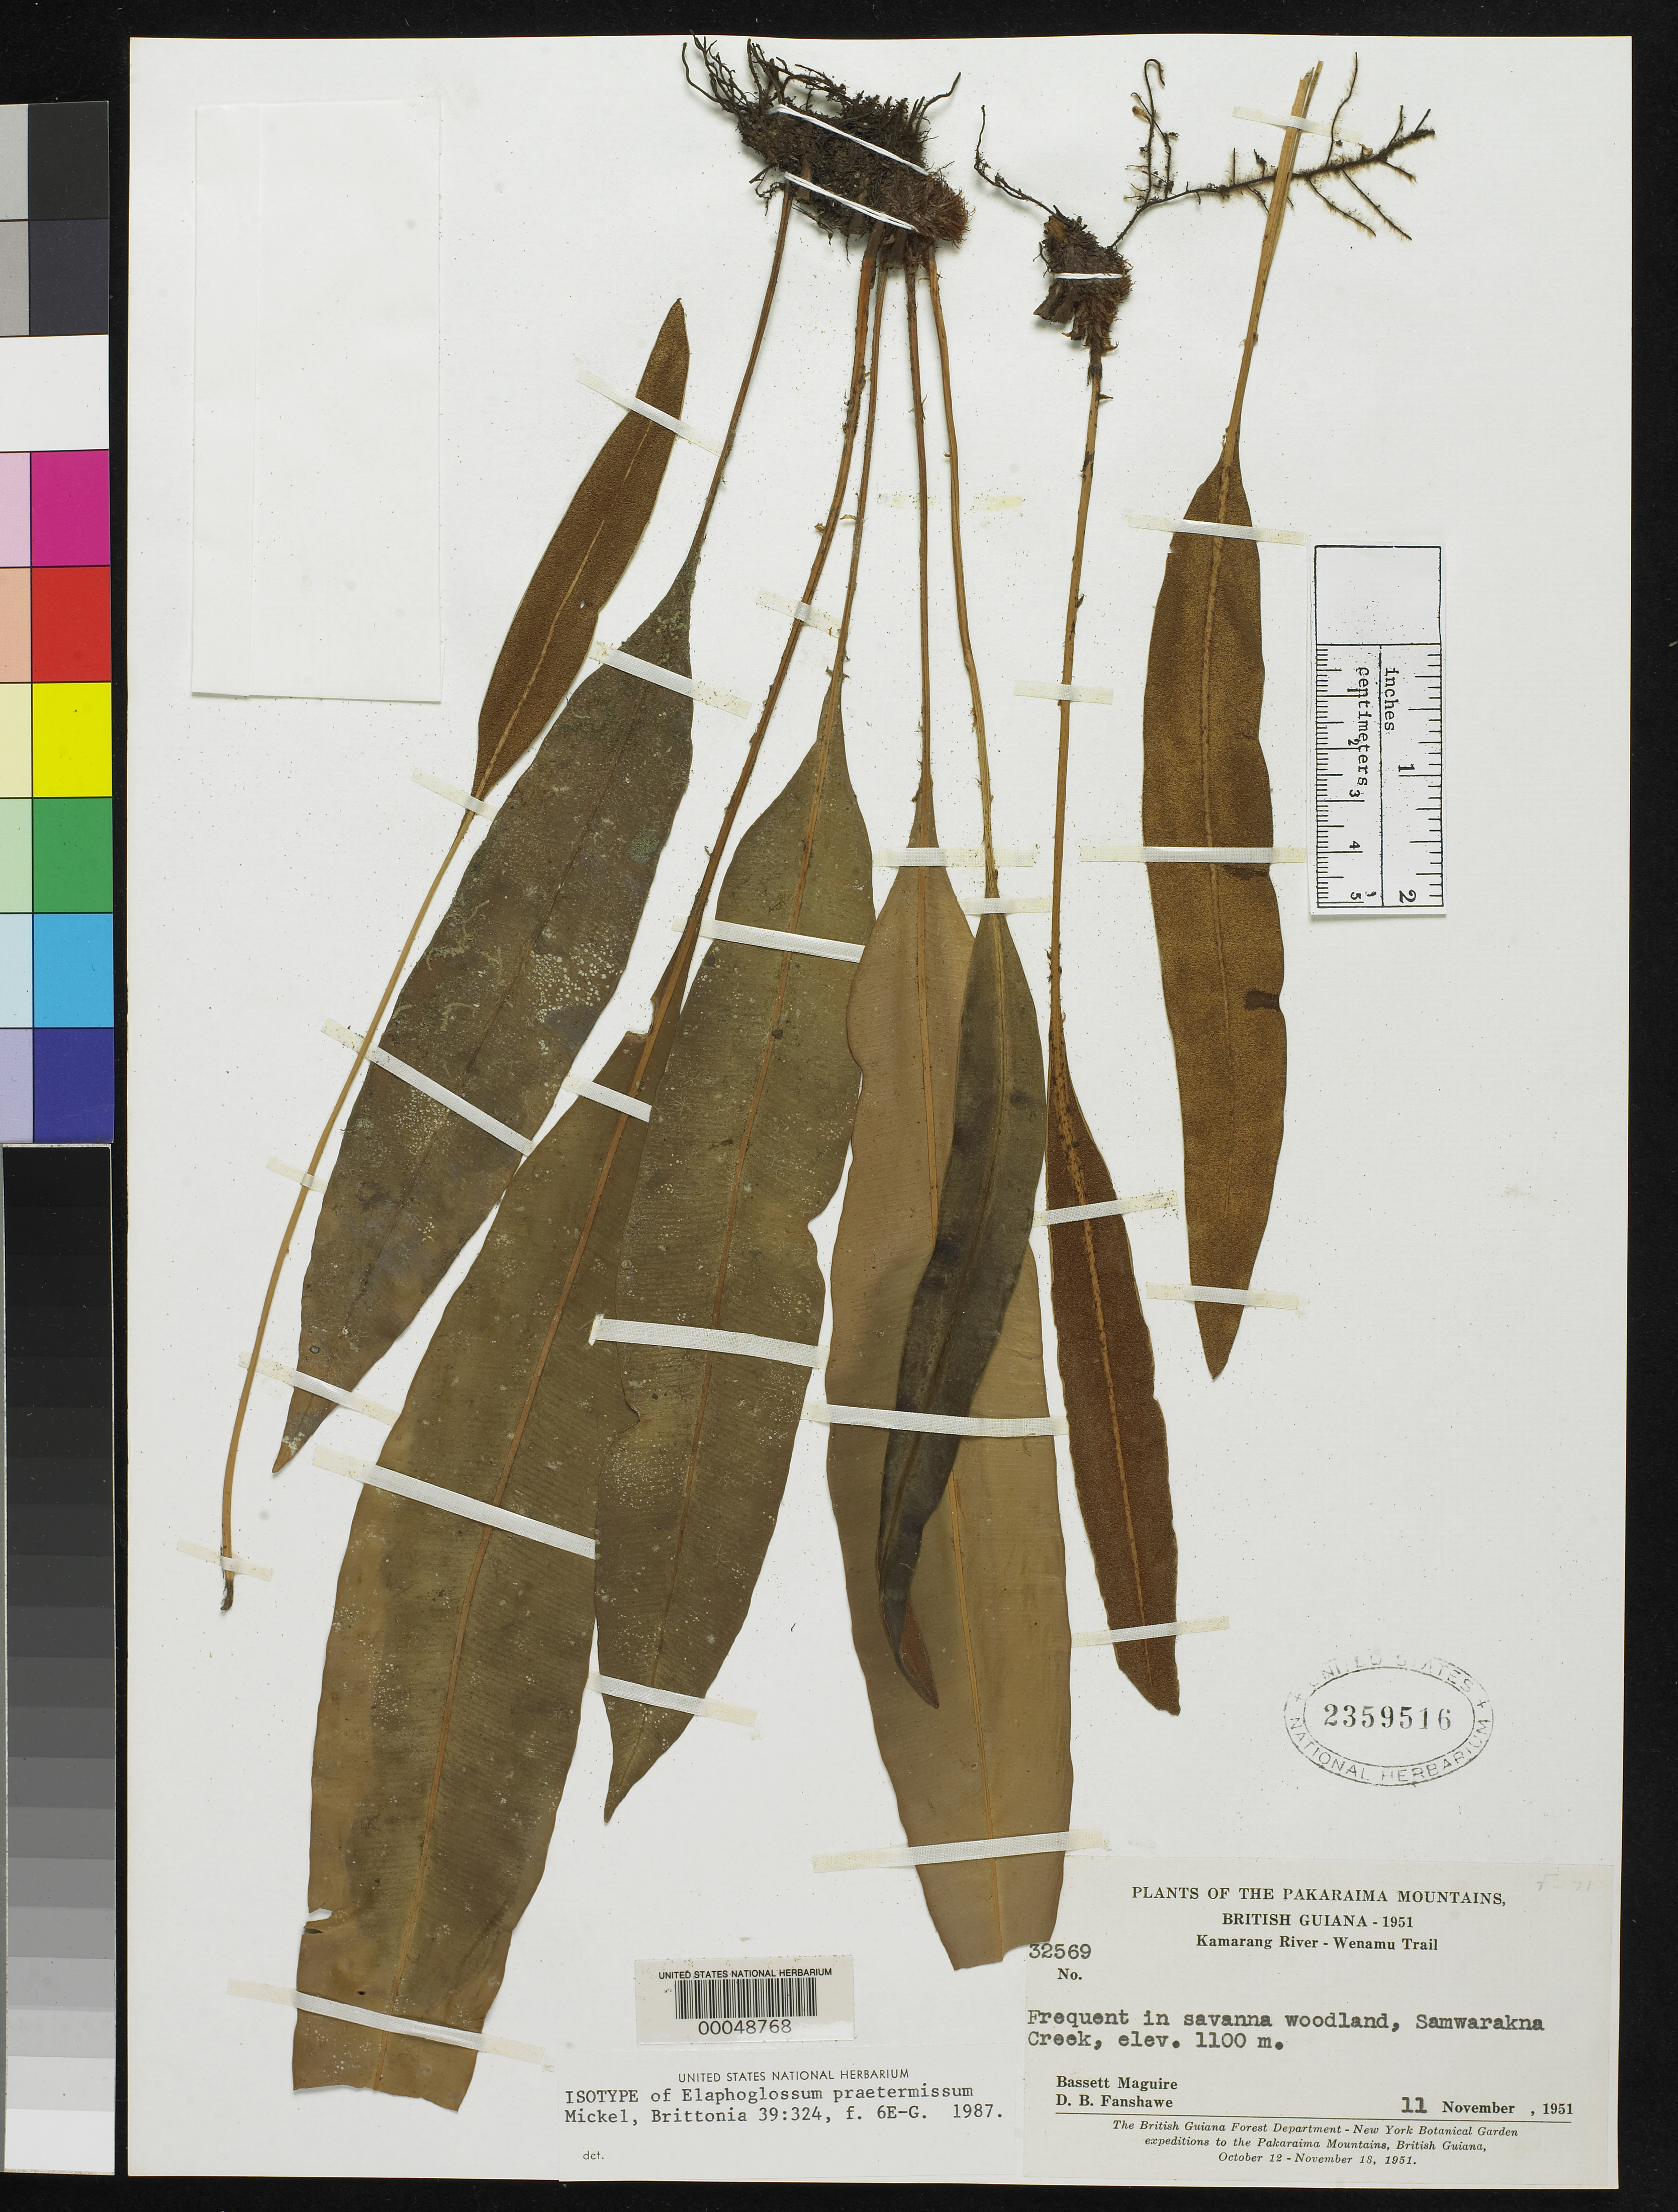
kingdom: Plantae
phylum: Tracheophyta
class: Polypodiopsida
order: Polypodiales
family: Dryopteridaceae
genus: Elaphoglossum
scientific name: Elaphoglossum praetermissum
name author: Mickel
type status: Isotype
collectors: B. Maguire & D. B. Fanshawe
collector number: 32569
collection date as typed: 11 Nov 1951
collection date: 1951-11-11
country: Guyana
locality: Kamarang River, Wenamu Trail, Samwarakna Creek.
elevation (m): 1100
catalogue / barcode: US 2359516